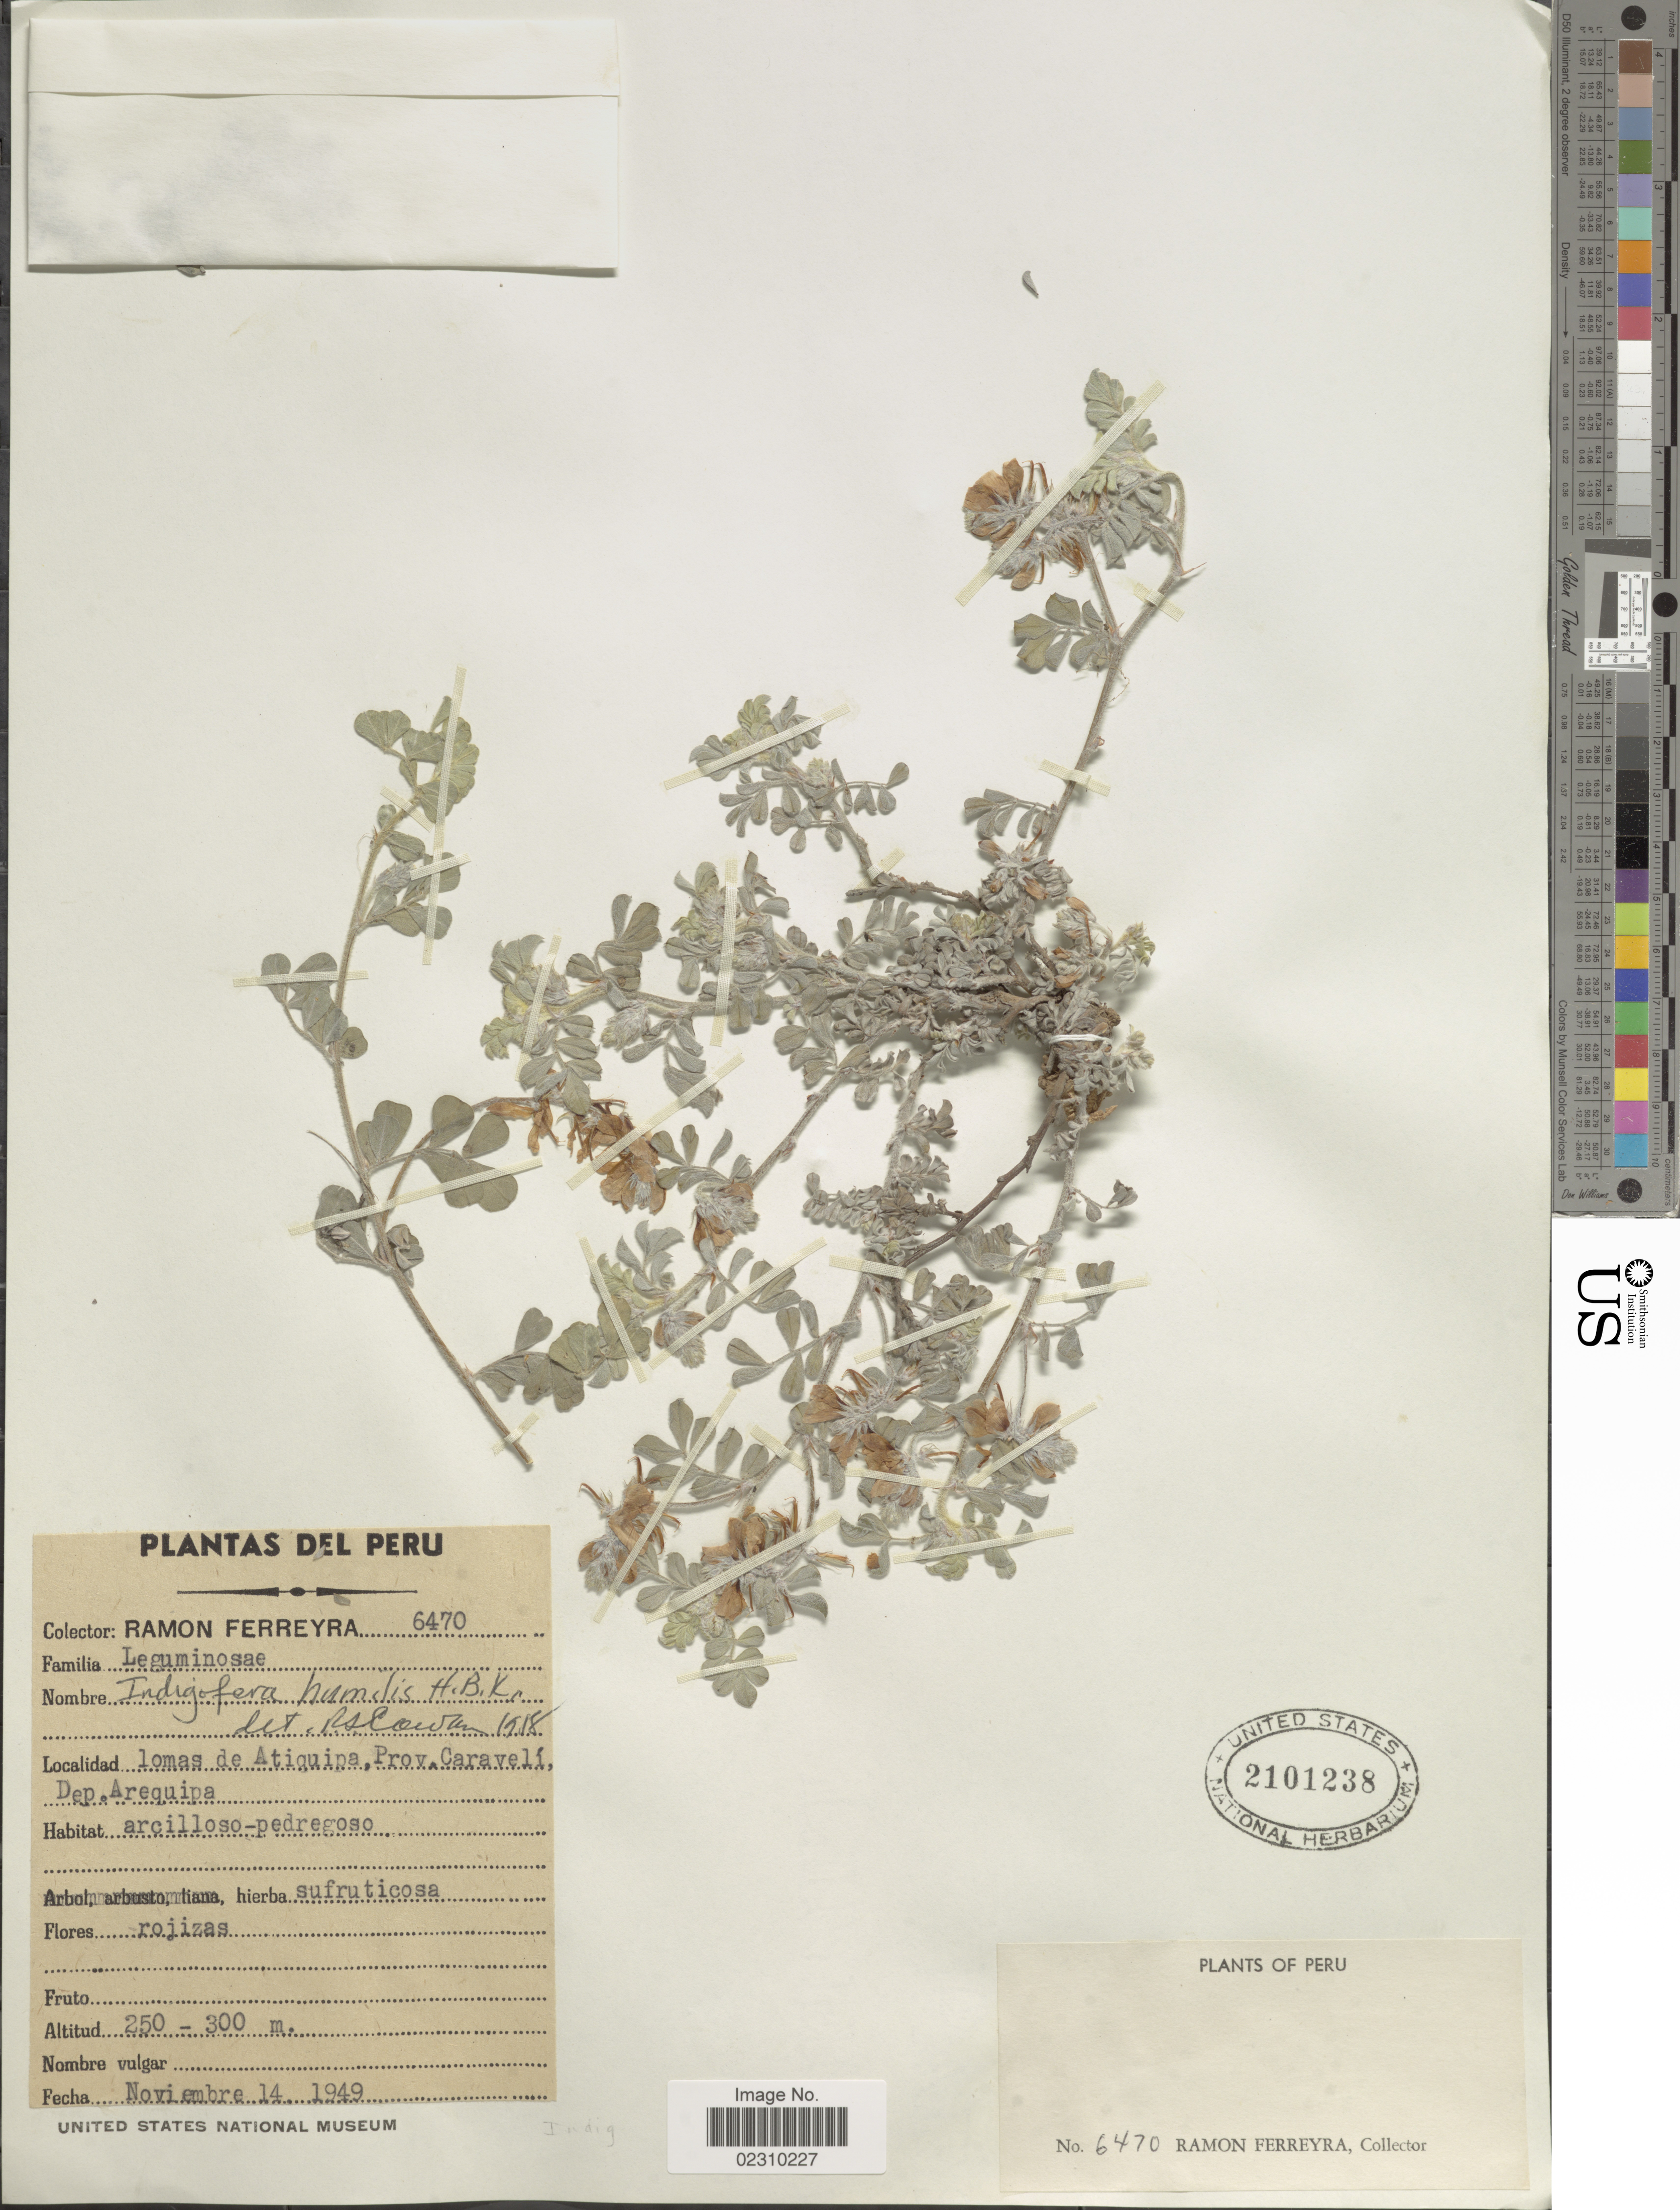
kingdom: Plantae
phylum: Tracheophyta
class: Magnoliopsida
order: Fabales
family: Fabaceae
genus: Indigofera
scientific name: Indigofera humilis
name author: Kunth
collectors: R. A. Ferreyra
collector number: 6470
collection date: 1949-11-14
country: Peru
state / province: Arequipa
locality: Lomas de Atiquipa, Prov. Caraveli, Dep. Arequipa.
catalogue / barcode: US 2101238